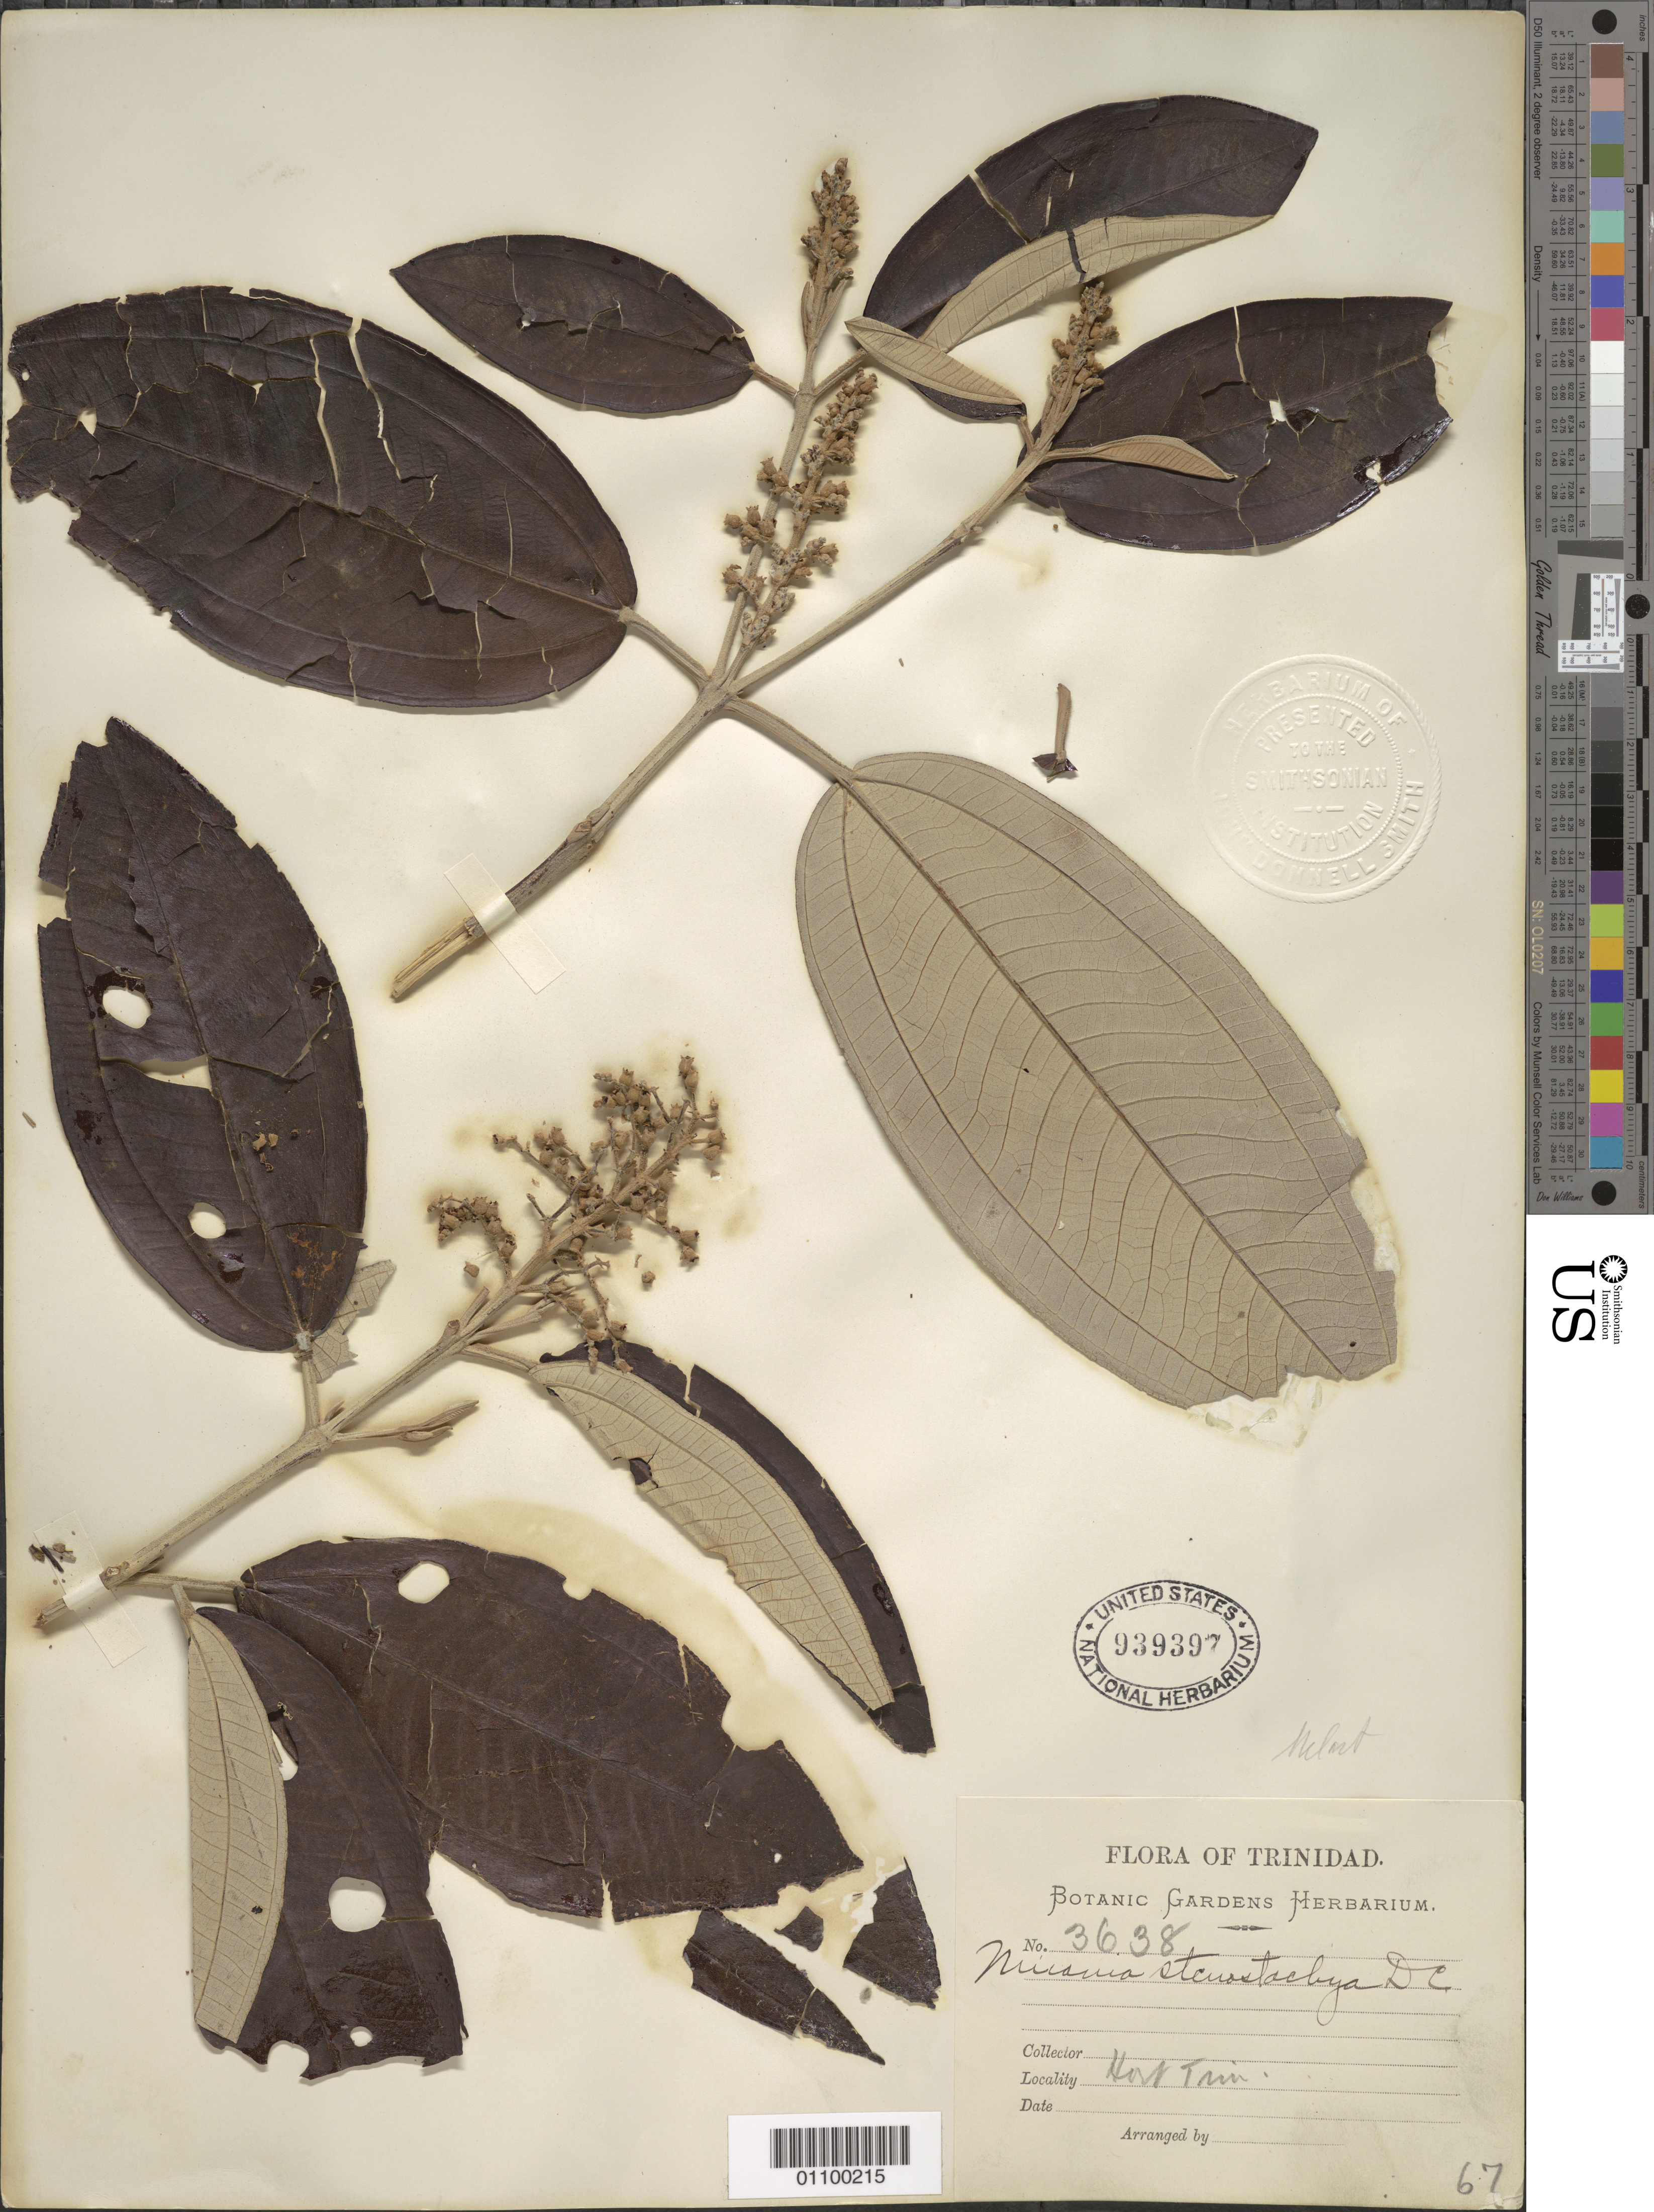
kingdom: Plantae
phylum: Tracheophyta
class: Magnoliopsida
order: Myrtales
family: Melastomataceae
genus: Miconia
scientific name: Miconia stenostachya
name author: DC.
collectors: Botanic Gardens Herbarium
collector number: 3638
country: Trinidad and Tobago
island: Trinidad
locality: Hort Trin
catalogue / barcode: US 939397